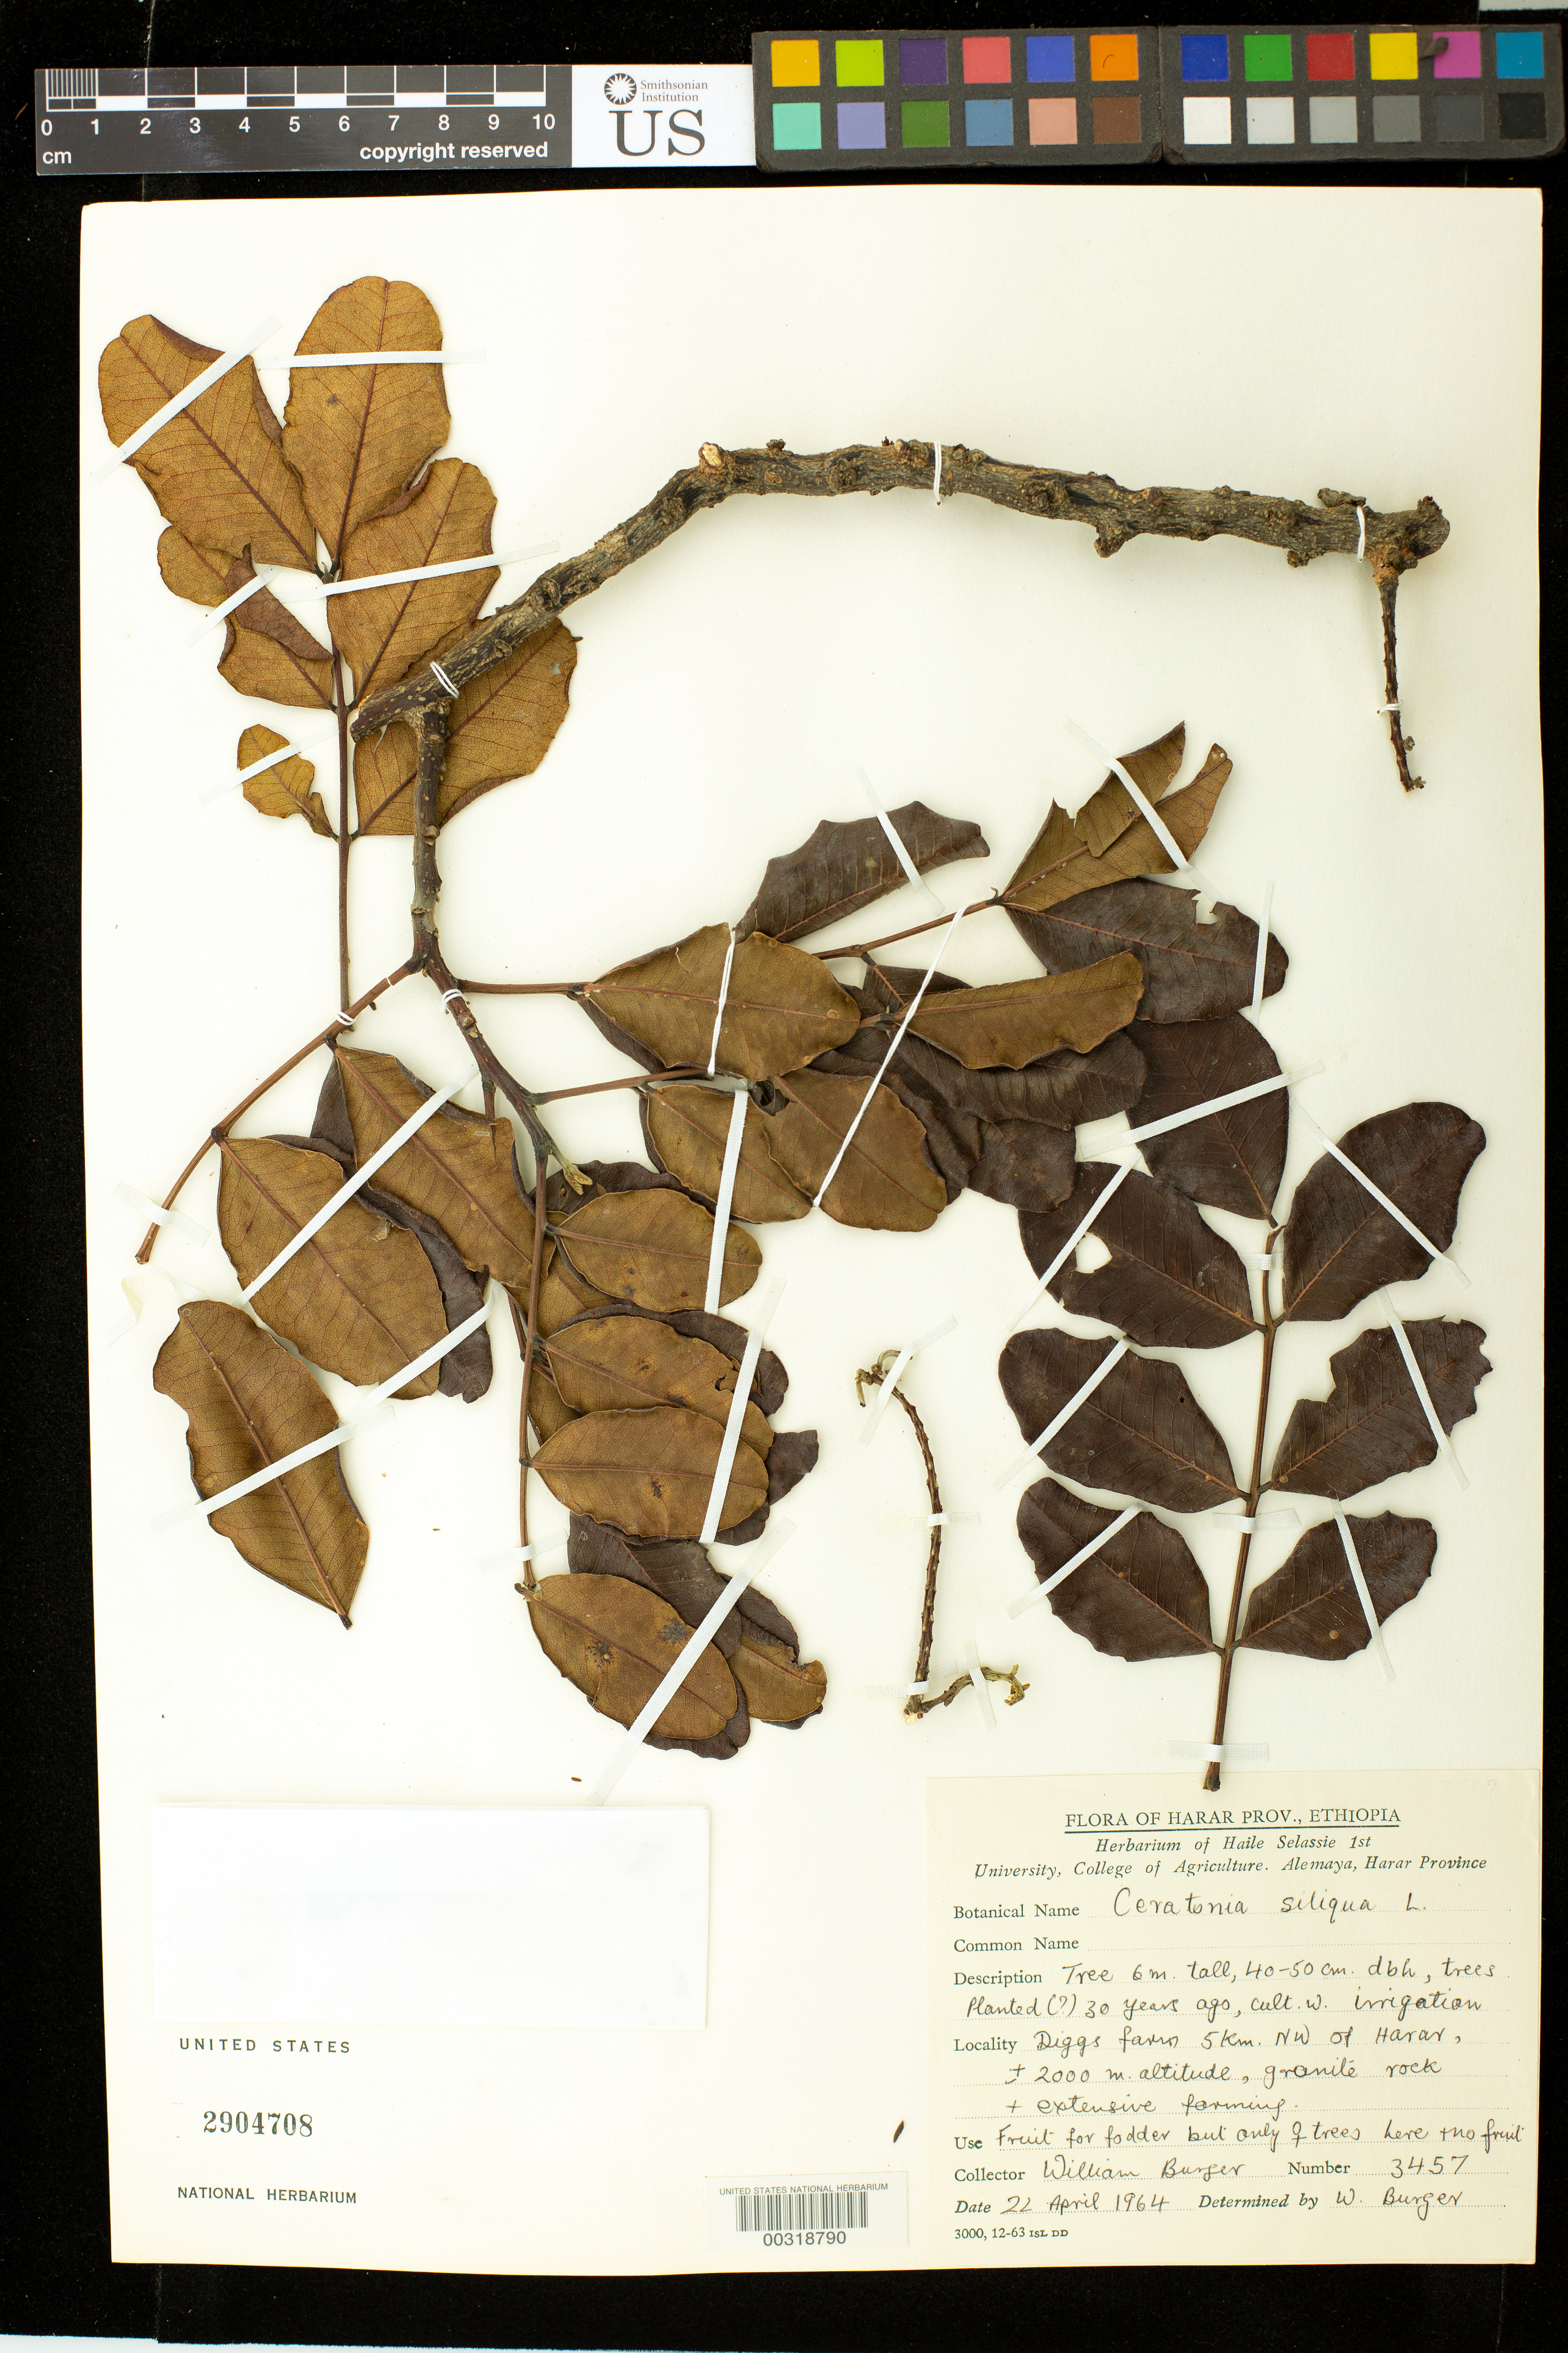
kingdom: Plantae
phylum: Tracheophyta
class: Magnoliopsida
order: Fabales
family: Fabaceae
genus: Ceratonia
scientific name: Ceratonia siliqua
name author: L.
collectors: W. Burger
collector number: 3457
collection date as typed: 22 Apr 1964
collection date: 1964-04-22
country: Ethiopia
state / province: Harari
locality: Diggs farm, 5 km nw of harar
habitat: Granite rock and extensive farming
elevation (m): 2000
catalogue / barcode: US 2904708